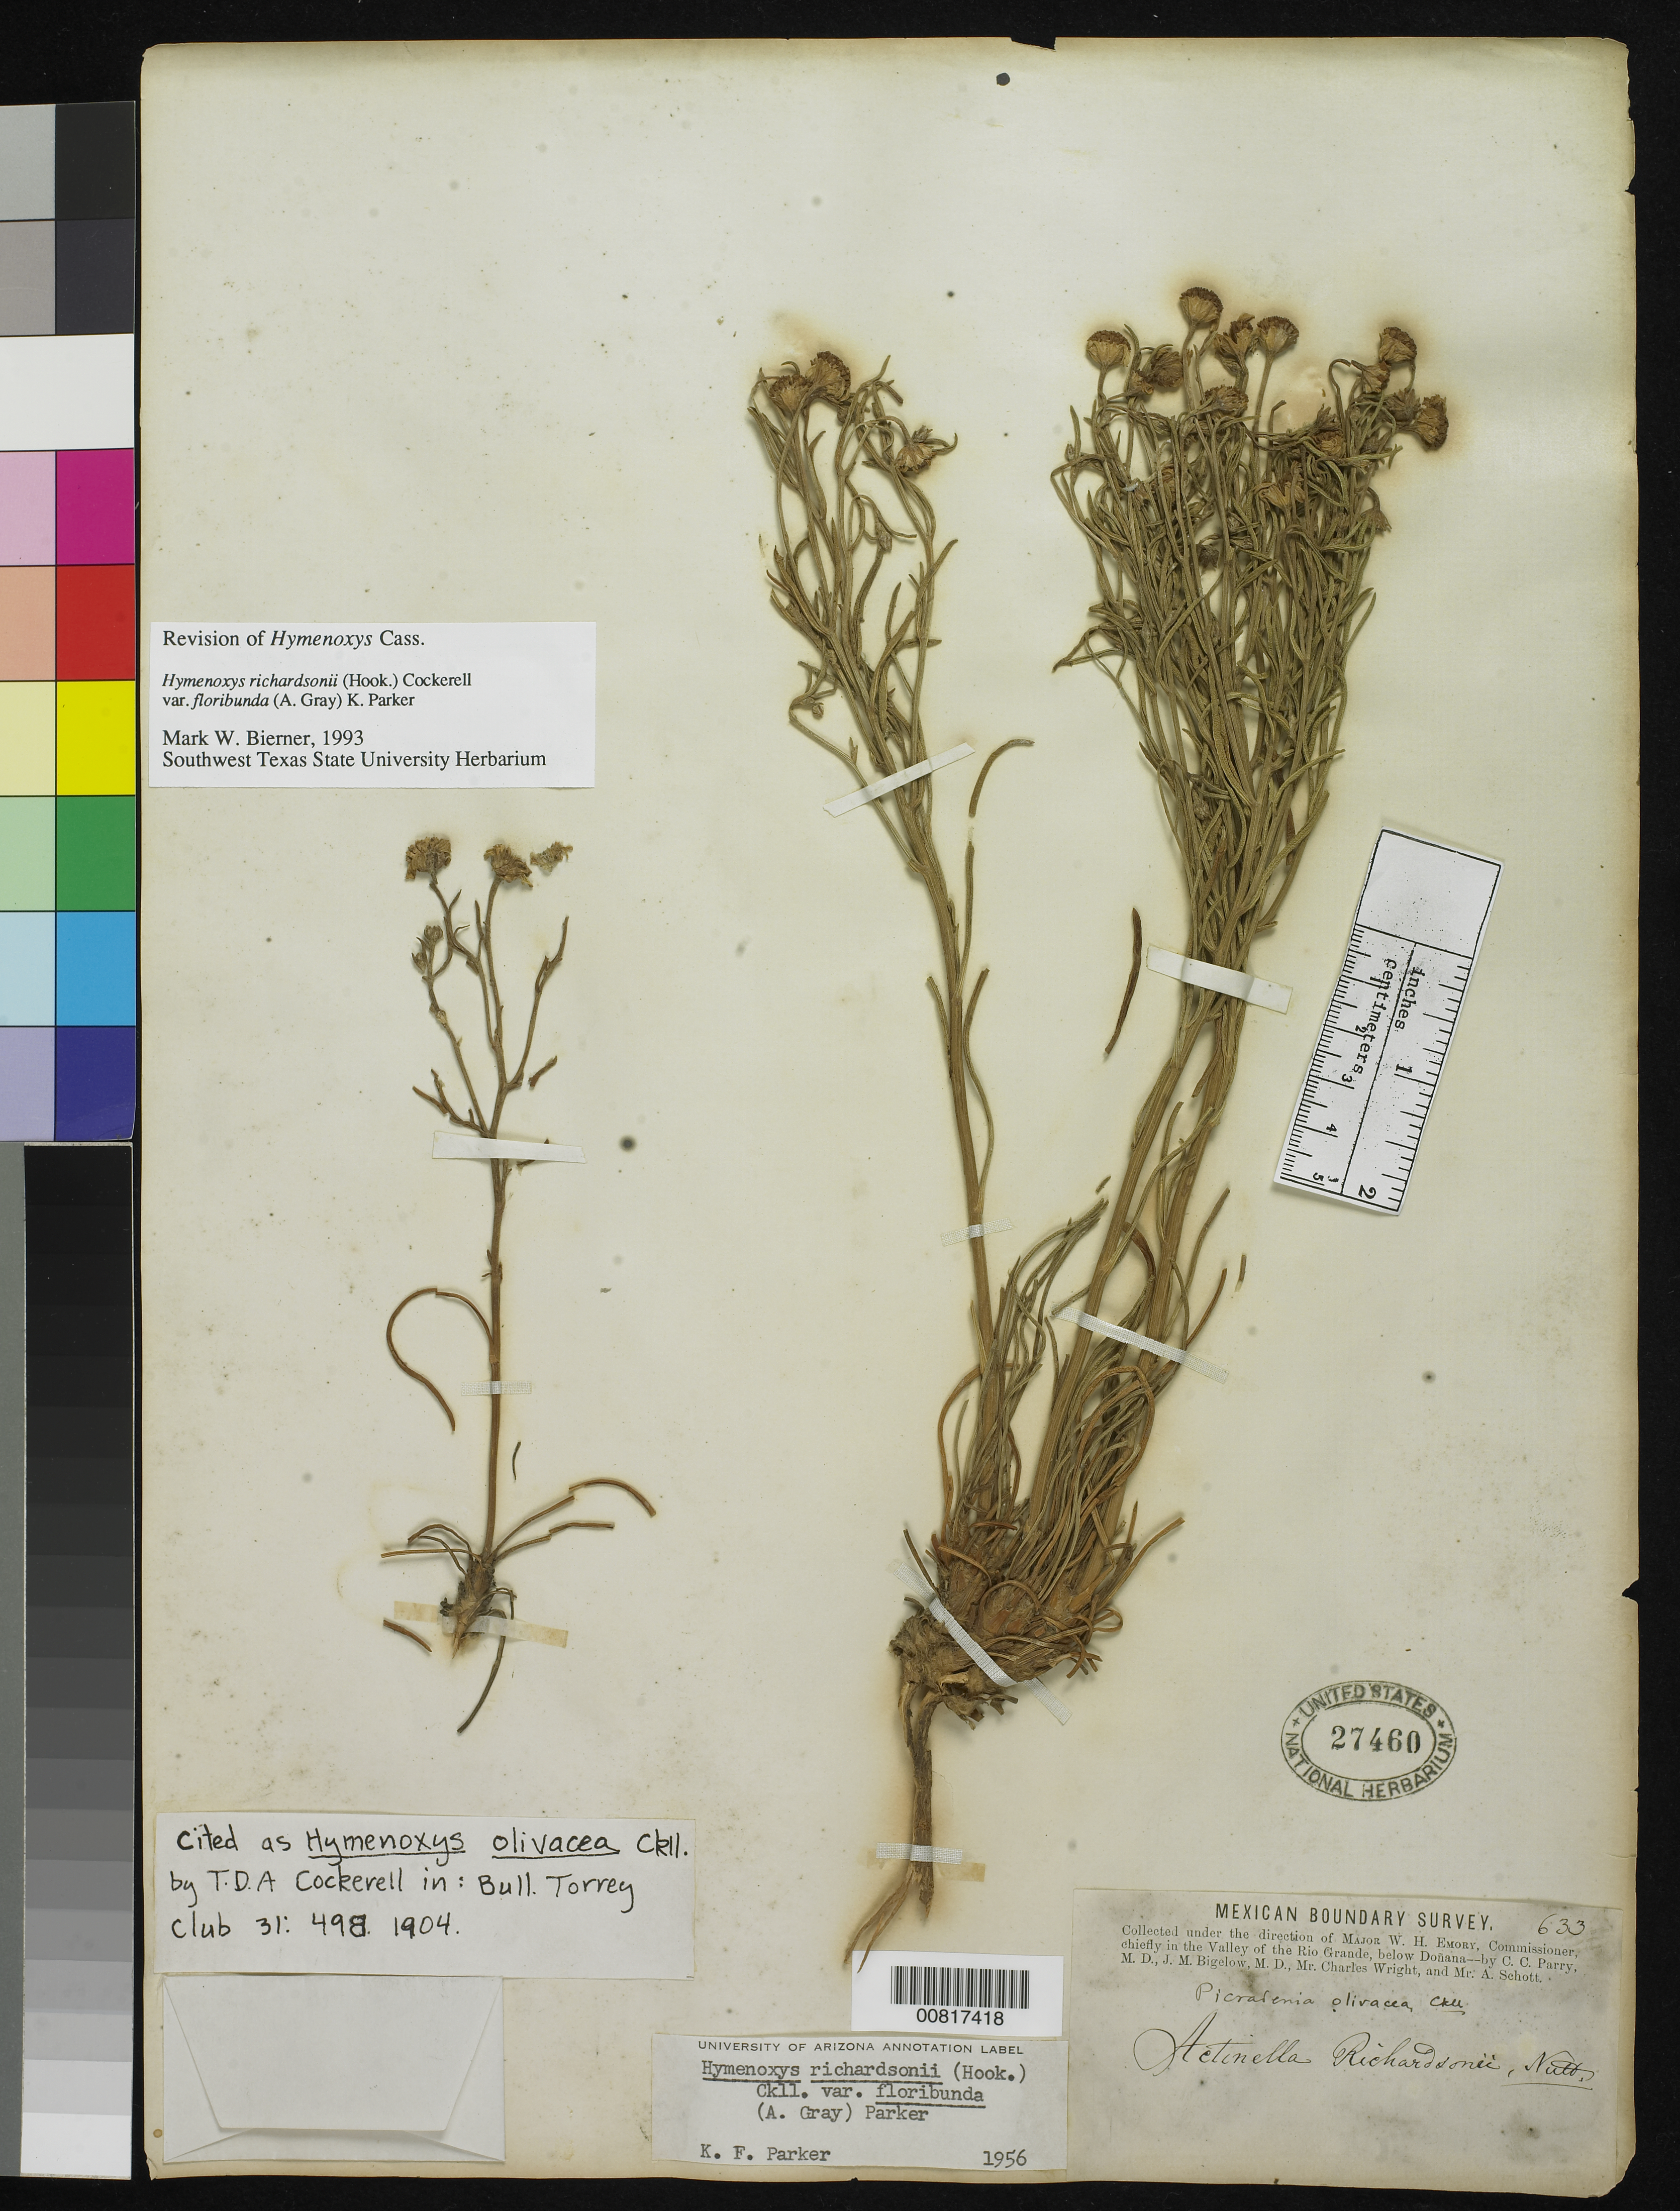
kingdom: Plantae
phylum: Tracheophyta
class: Magnoliopsida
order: Asterales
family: Asteraceae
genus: Hymenoxys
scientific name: Hymenoxys vaseyi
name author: (A. Gray) Cockerell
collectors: C. C. Parry, J. M. Bigelow, C. Wright & A. C. V. Schott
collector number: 633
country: United States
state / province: New Mexico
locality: Valley of the Rio Grande, below Doñana, New Mexico.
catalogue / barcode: US 27460